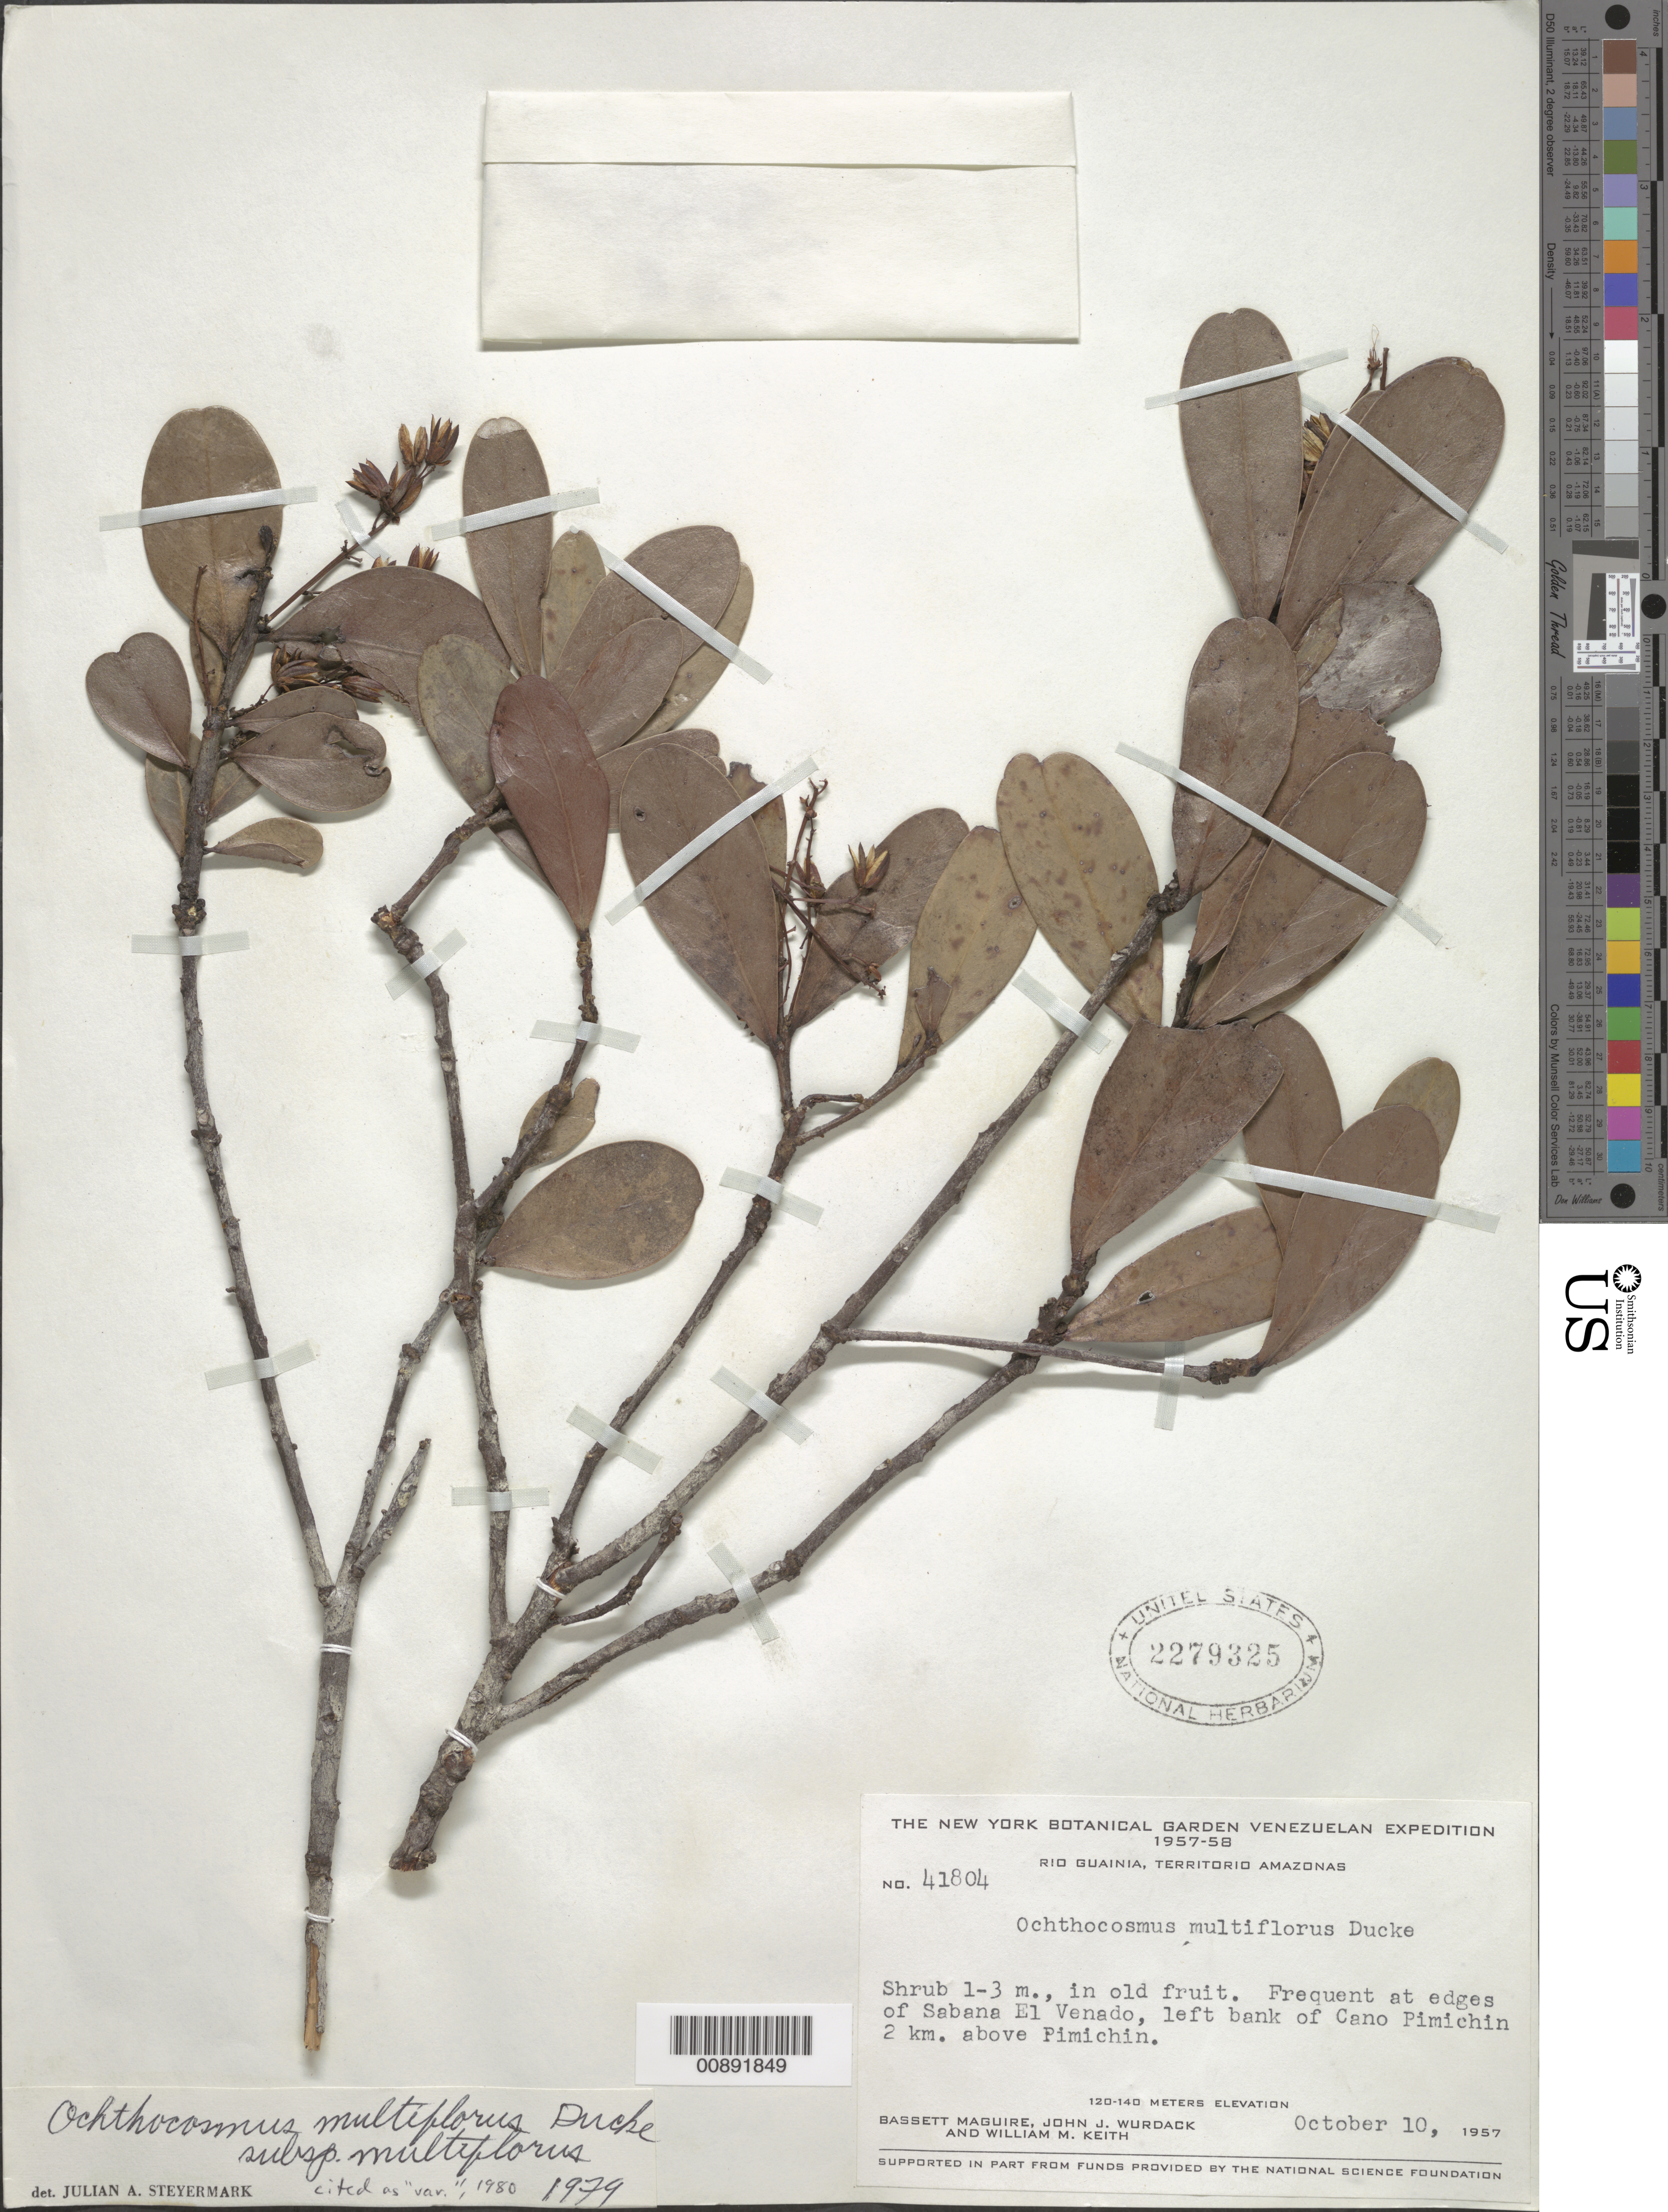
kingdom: Plantae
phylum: Tracheophyta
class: Magnoliopsida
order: Malpighiales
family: Ixonanthaceae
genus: Ochthocosmus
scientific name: Ochthocosmus multiflorus subsp. multiflorus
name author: Ducke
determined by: Steyermark, Julian A., (VEN)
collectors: B. Maguire, J. J. Wurdack & W. Keith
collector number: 41804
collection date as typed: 10-Oct-57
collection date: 1957-10-10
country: Venezuela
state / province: Amazonas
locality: Río Guainía, Sabana El Venado, left bank of Caño Pimichin, above Pimichin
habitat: Edges of sabana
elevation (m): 120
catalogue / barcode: US 2279325